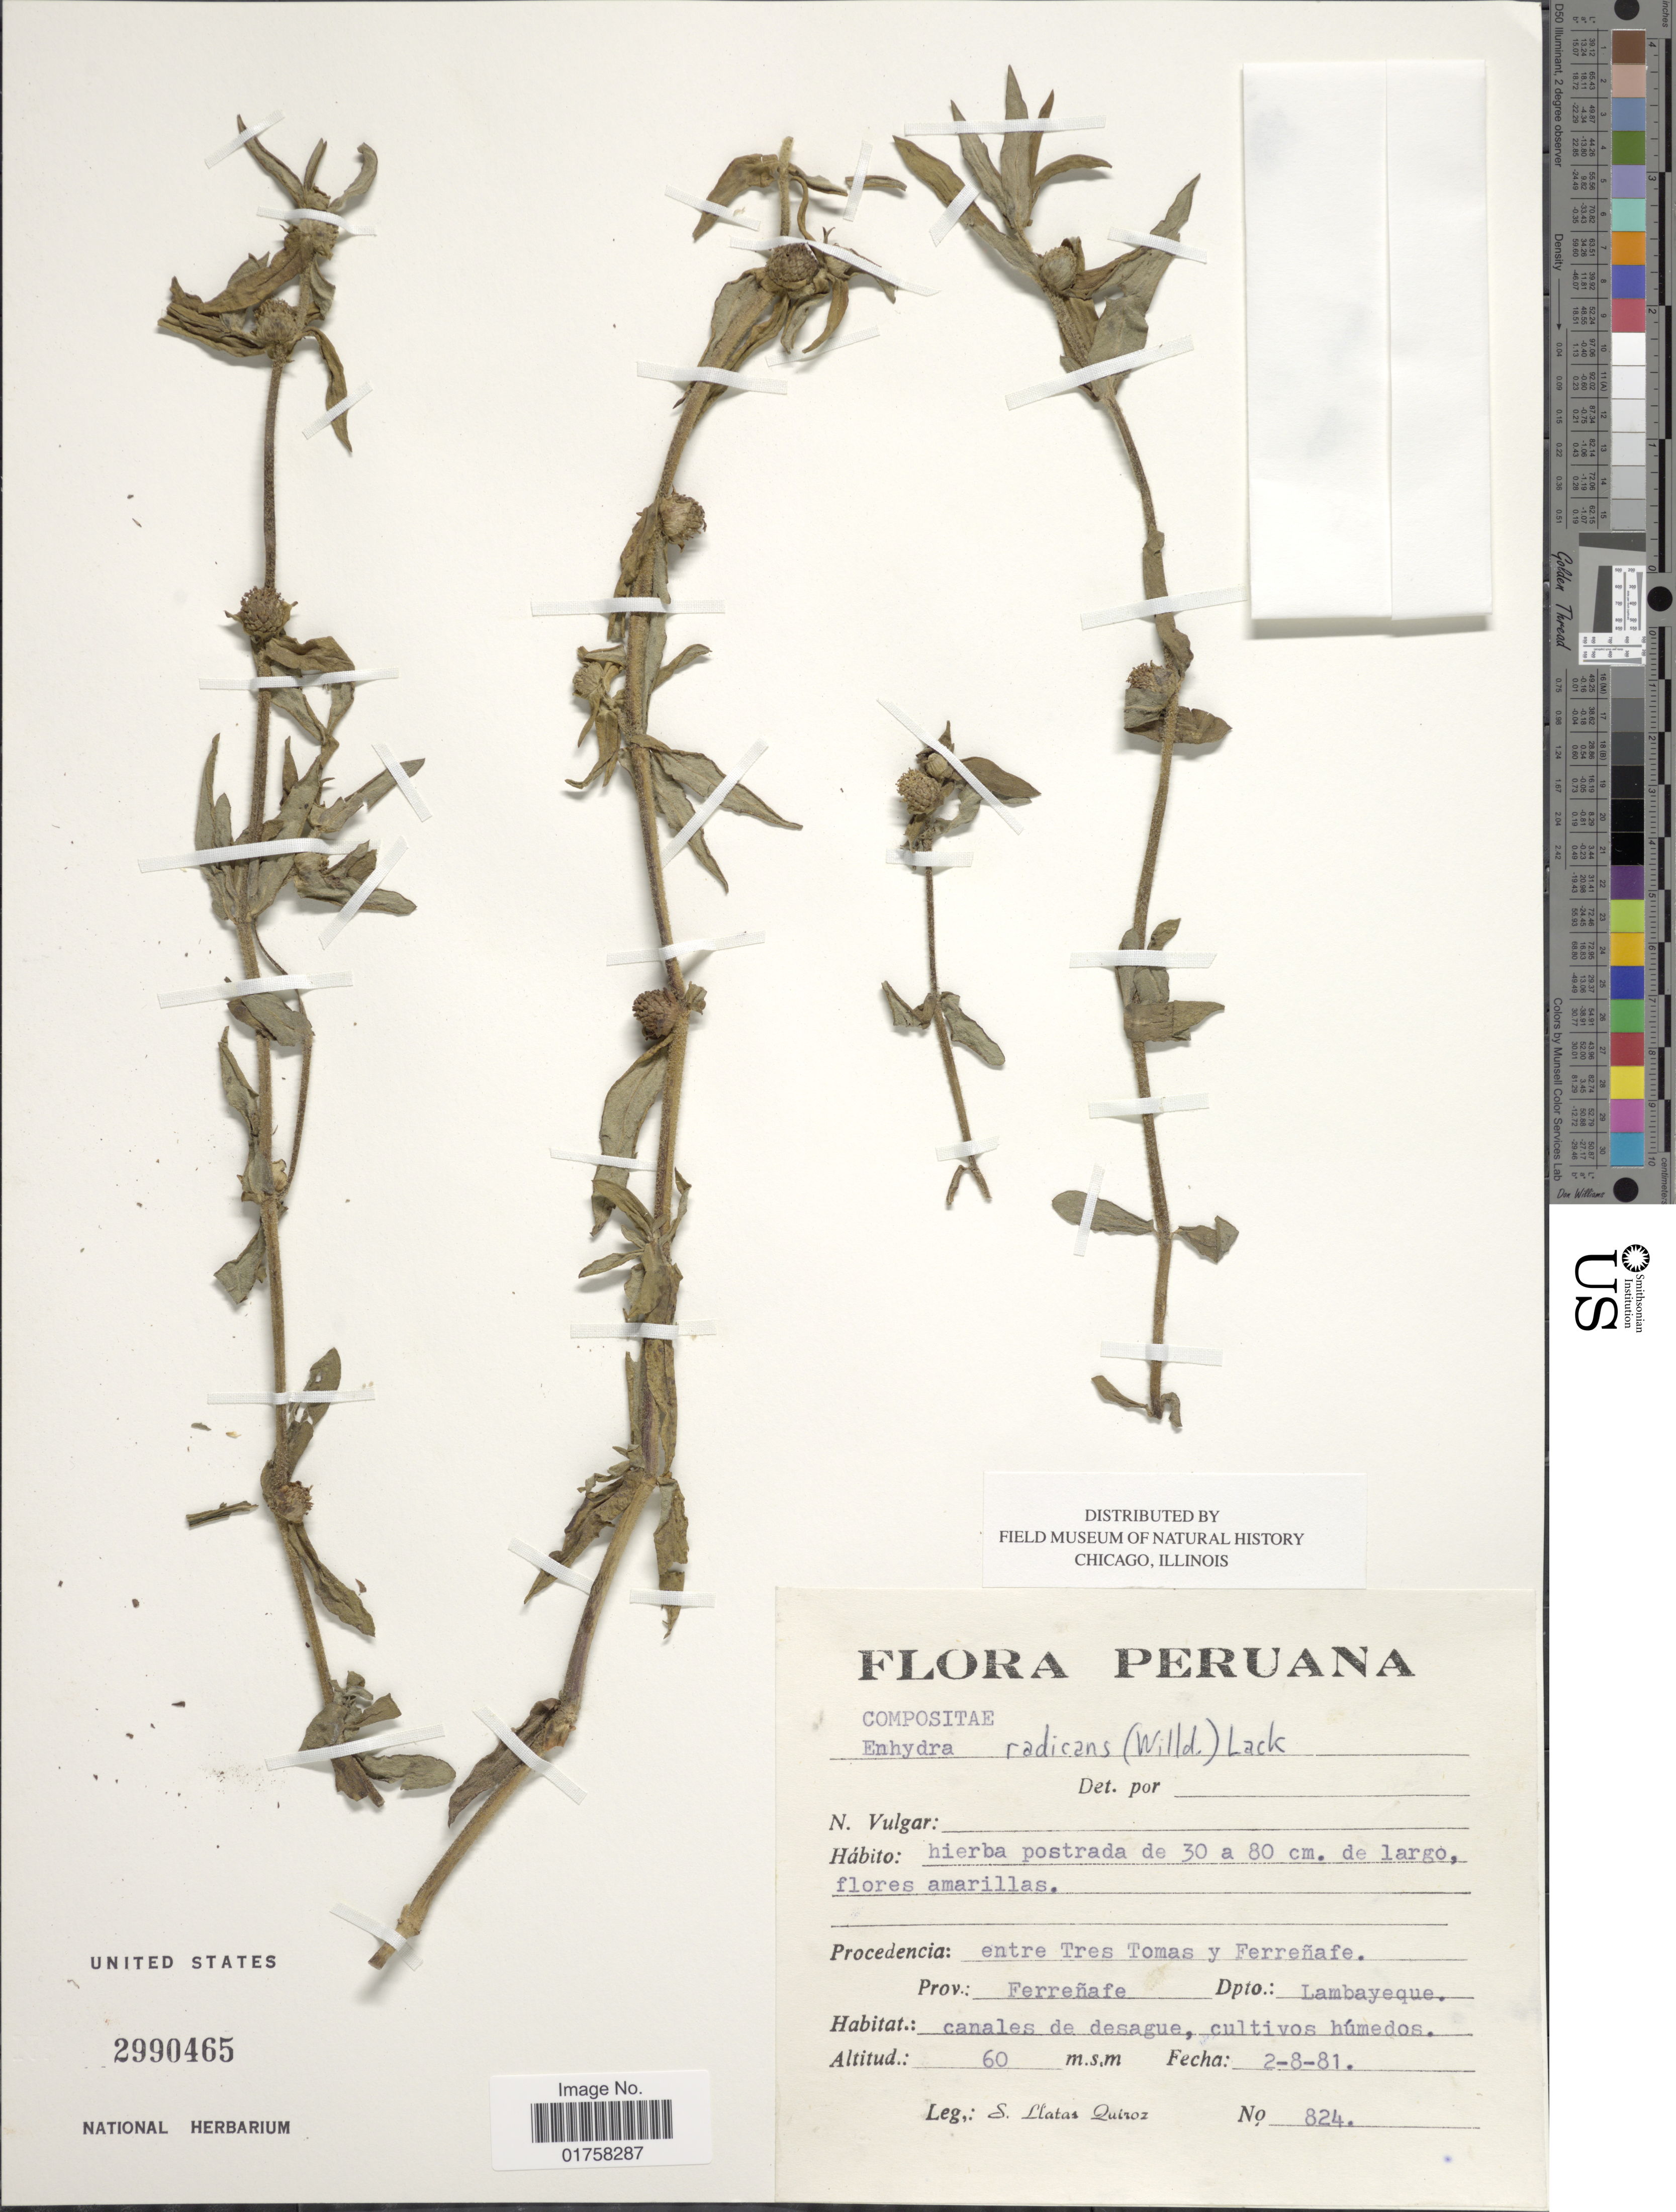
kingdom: Plantae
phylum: Tracheophyta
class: Magnoliopsida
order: Asterales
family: Asteraceae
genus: Enhydra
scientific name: Enhydra radicans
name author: (Willd.) Lack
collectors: S. Llatas Quiroz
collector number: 824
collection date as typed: Transcribed d/m/y: 2/8/81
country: Peru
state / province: Lambayeque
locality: Procedencia: entre Tres Tomas y Ferreñafe, Prov.: Ferreñafe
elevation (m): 60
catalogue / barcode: US 2990465